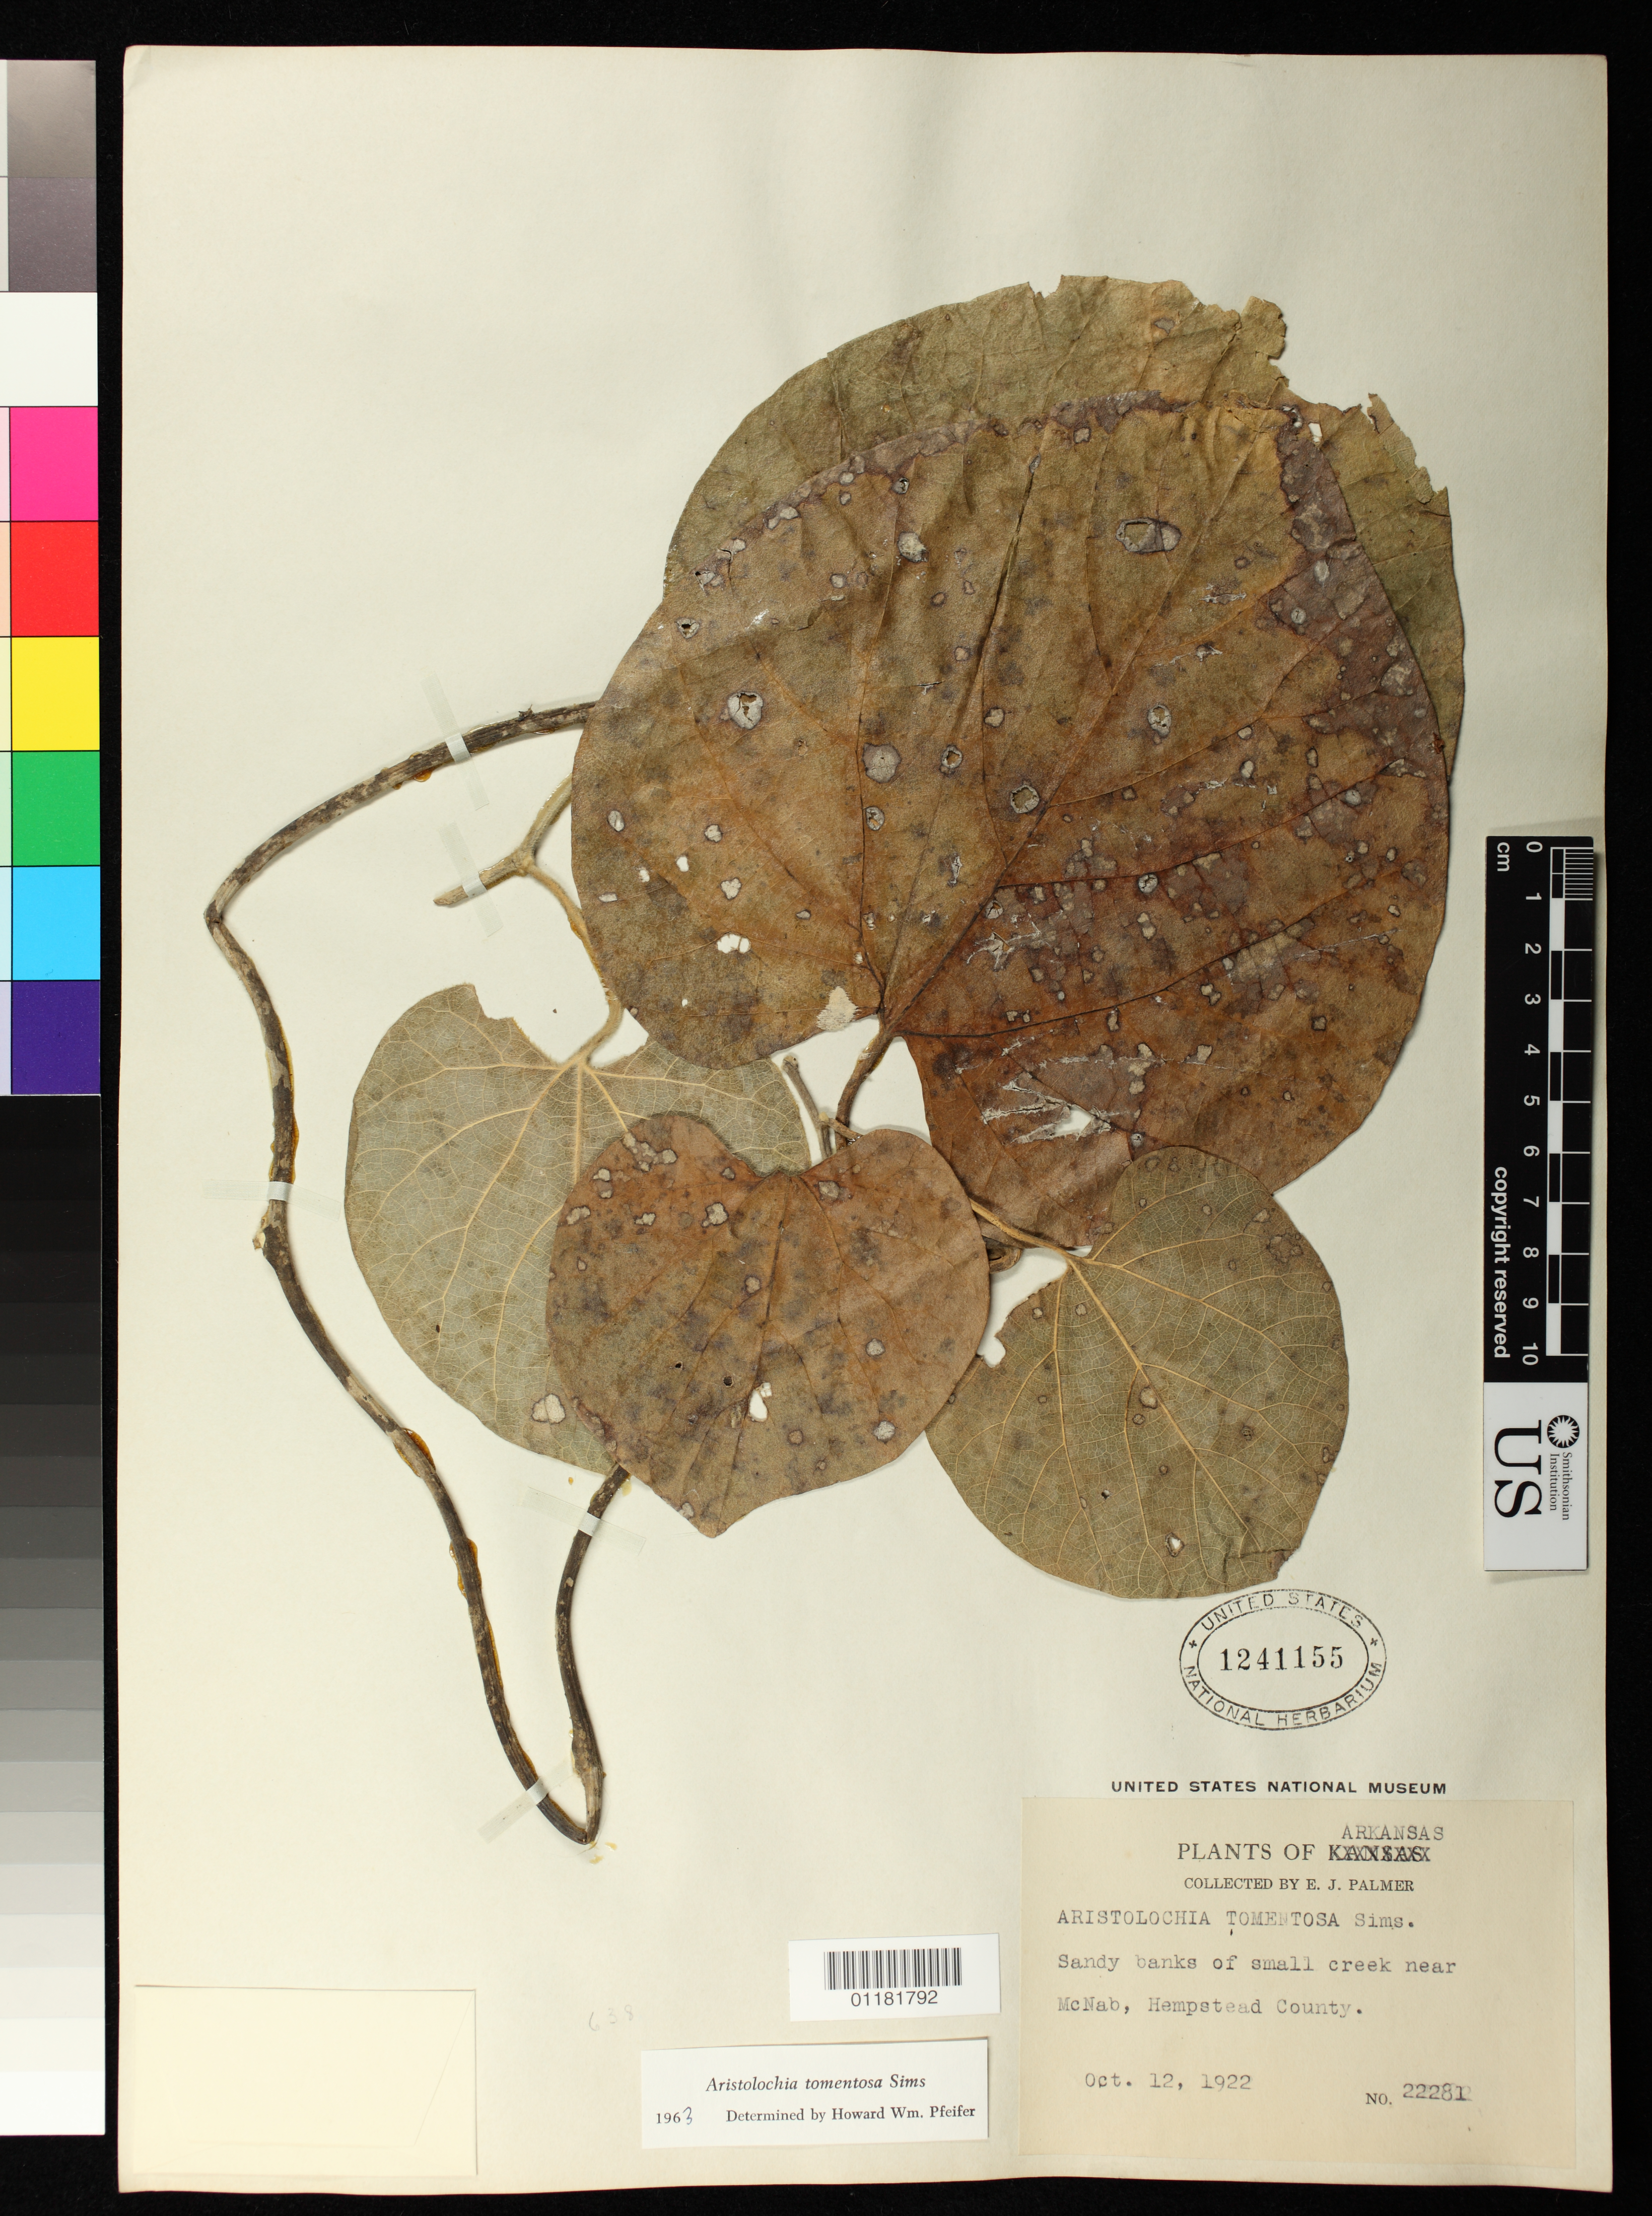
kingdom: Plantae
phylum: Tracheophyta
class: Magnoliopsida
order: Piperales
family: Aristolochiaceae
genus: Aristolochia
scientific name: Aristolochia tomentosa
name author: Sims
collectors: E. J. Palmer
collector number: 22281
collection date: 1922-10-12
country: United States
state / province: Arkansas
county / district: Hempstead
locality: Sandy bank of small creek near McNab, Hempstead County.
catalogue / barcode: US 1241155